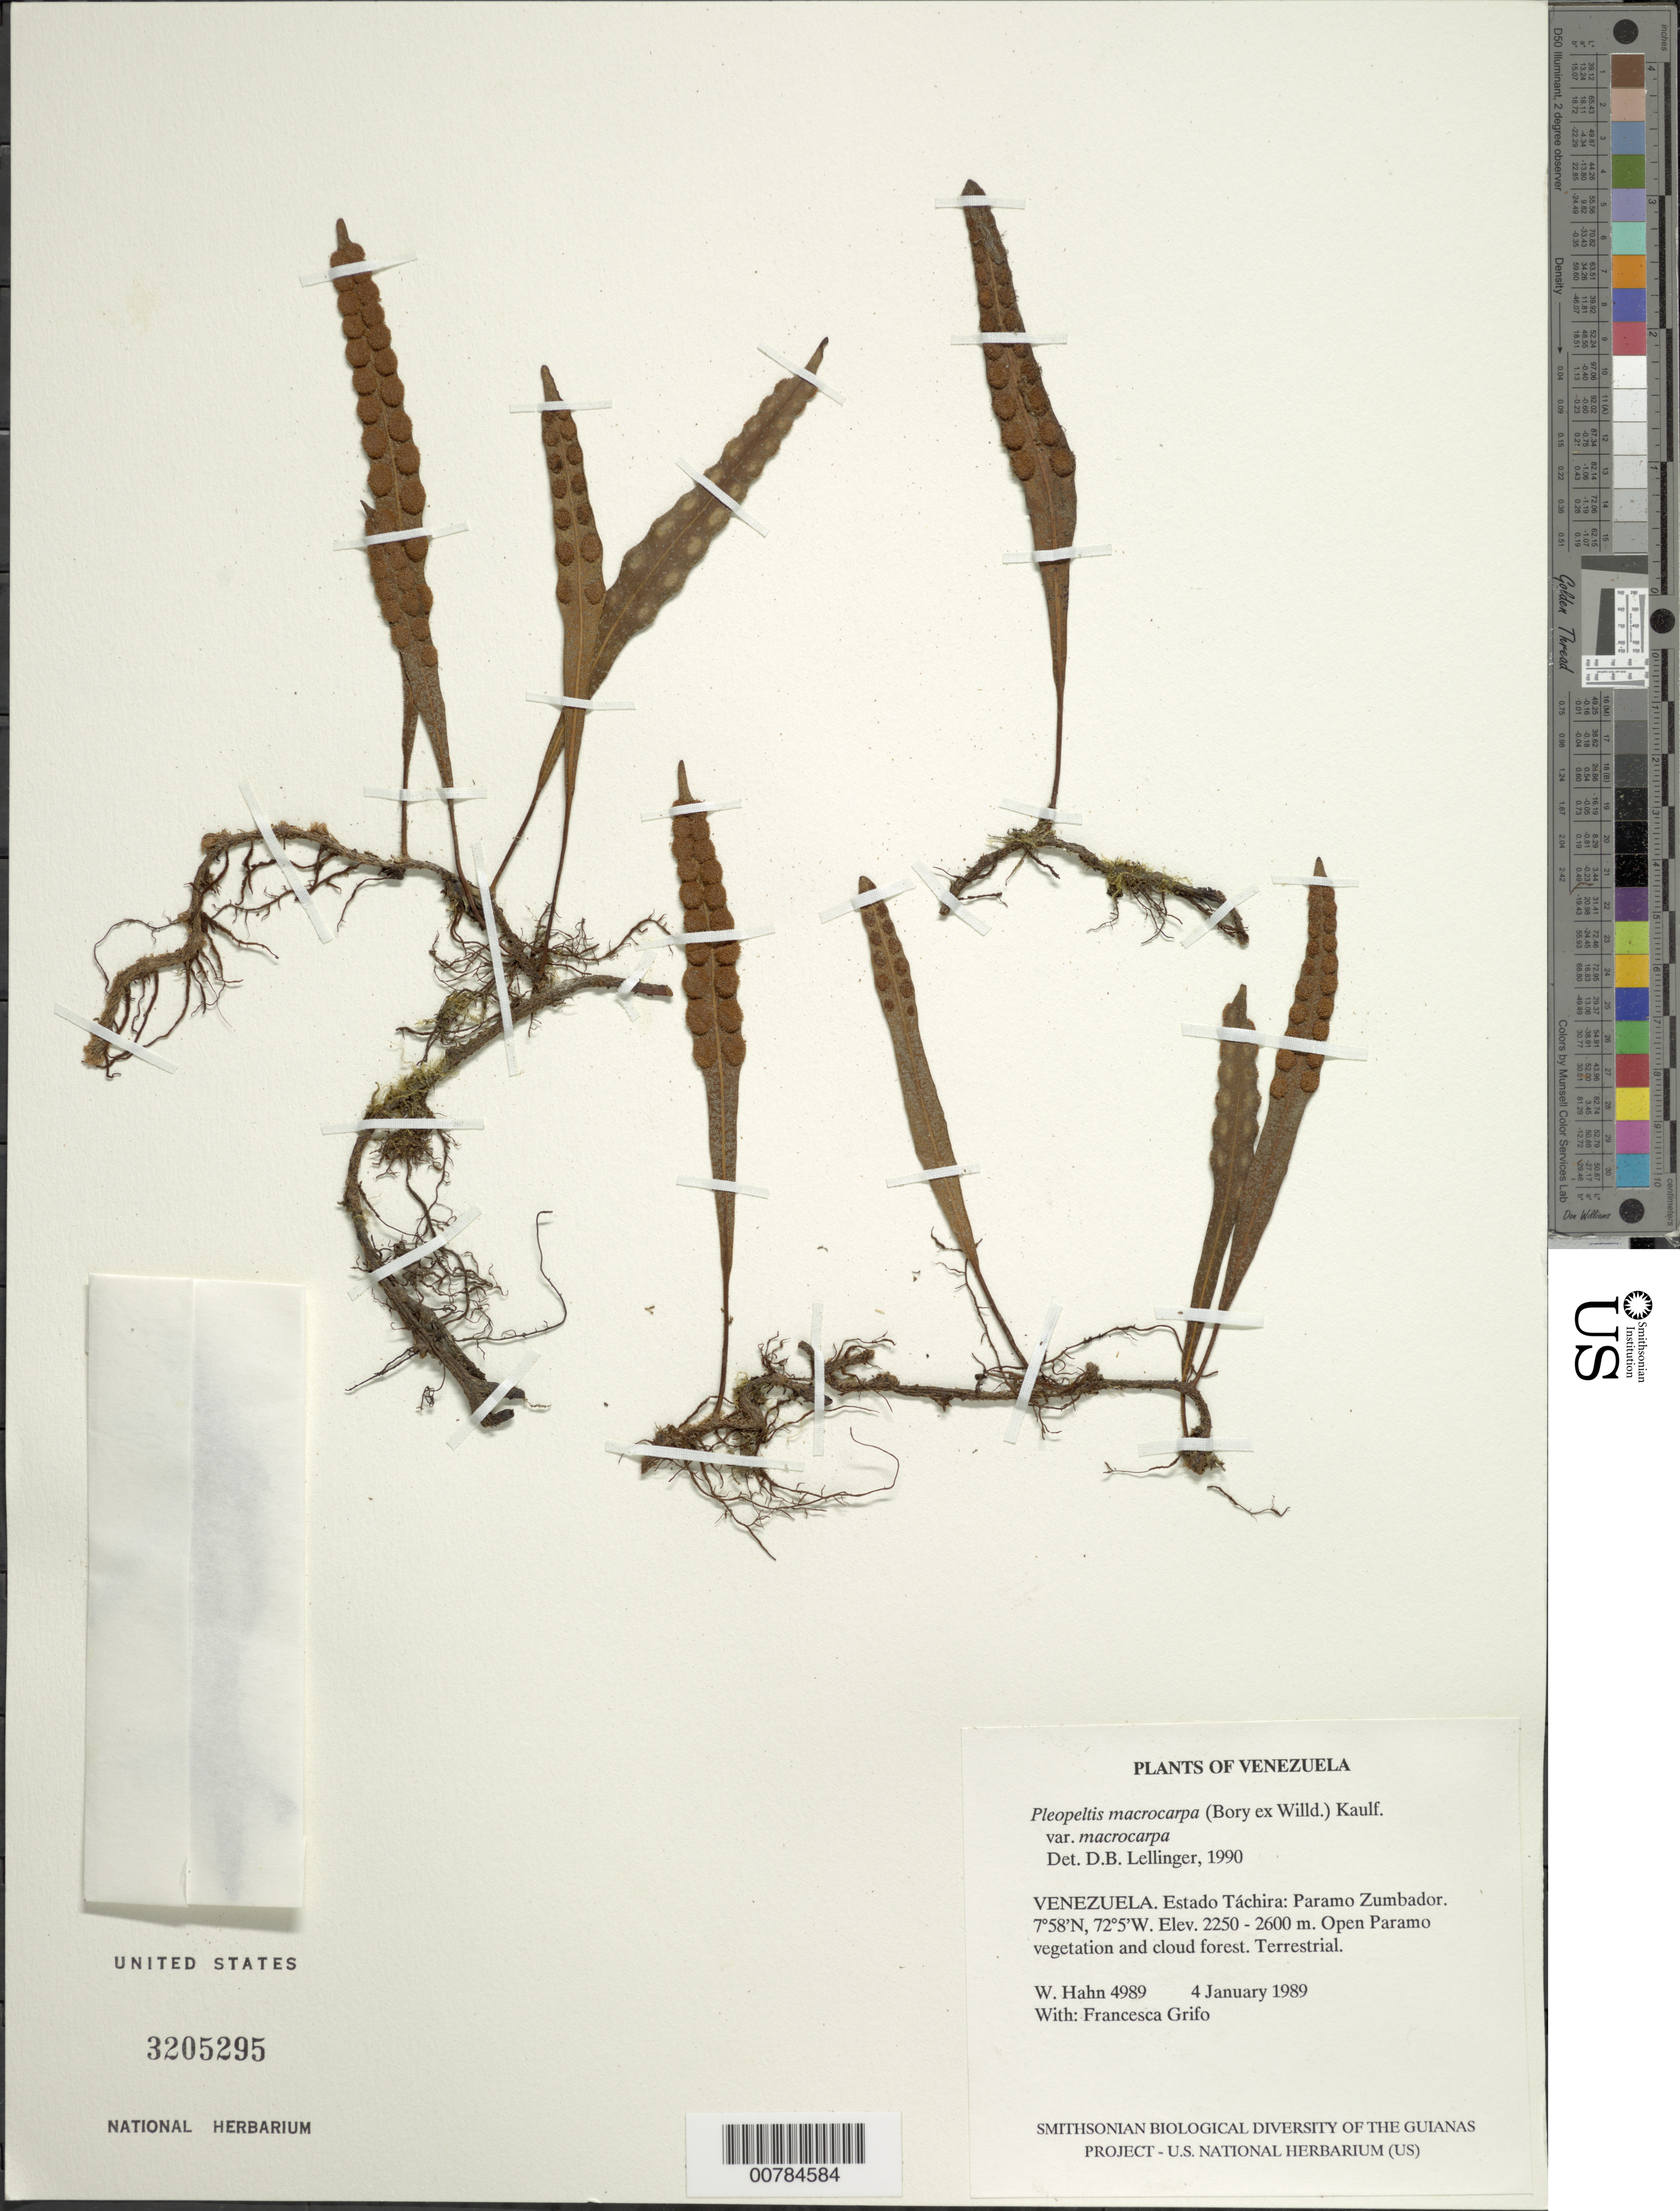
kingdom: Plantae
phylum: Tracheophyta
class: Polypodiopsida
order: Polypodiales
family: Polypodiaceae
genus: Pleopeltis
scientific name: Pleopeltis macrocarpa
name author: (Bory ex Willd.) Kaulf.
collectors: W. Hahn & F. Grifo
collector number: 4989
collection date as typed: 4 January 1989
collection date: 1989-01-04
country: Venezuela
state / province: Táchira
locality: Paramo Zumbador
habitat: Open Paramo vegetation and cloud forest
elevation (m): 2250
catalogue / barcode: US 3205295